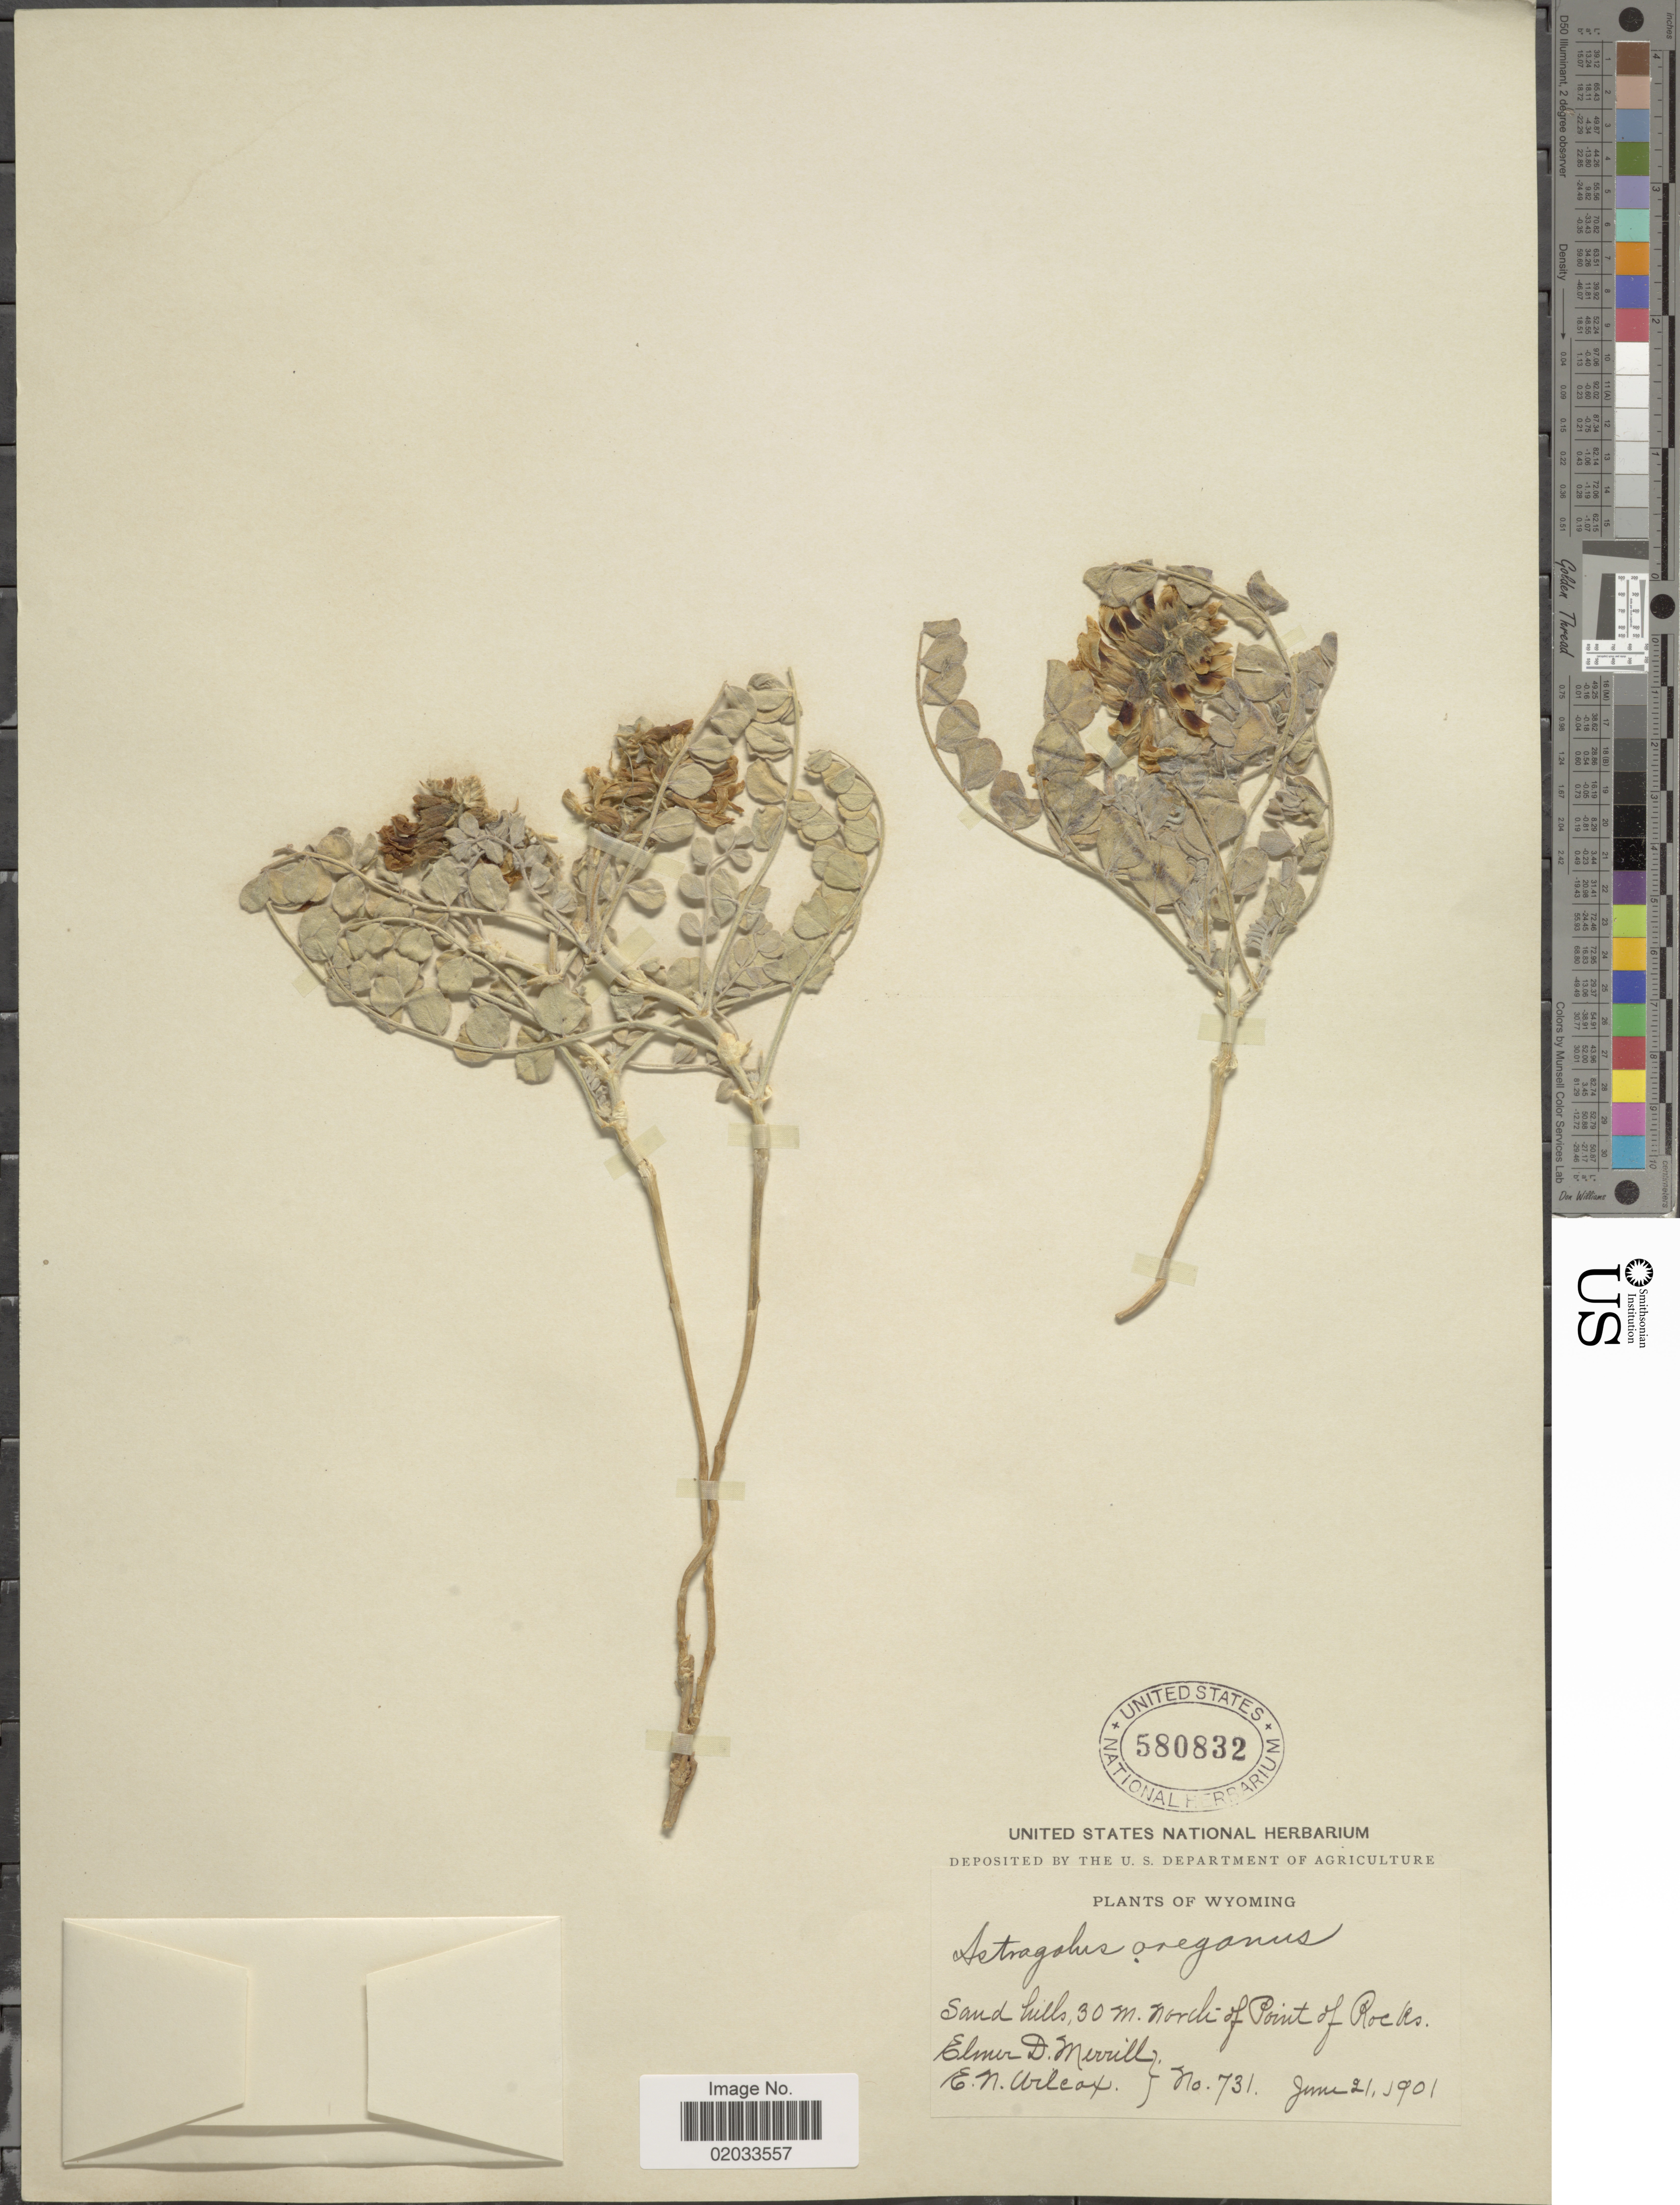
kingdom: Plantae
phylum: Tracheophyta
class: Magnoliopsida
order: Fabales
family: Fabaceae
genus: Astragalus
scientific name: Astragalus oreganus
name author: Torr. & A. Gray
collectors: E. D. Merrill & E. Wilcox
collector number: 731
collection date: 1901-06-21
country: United States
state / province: Wyoming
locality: Sand hills, 30 m. North of Point of Rocks.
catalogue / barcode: US 580832